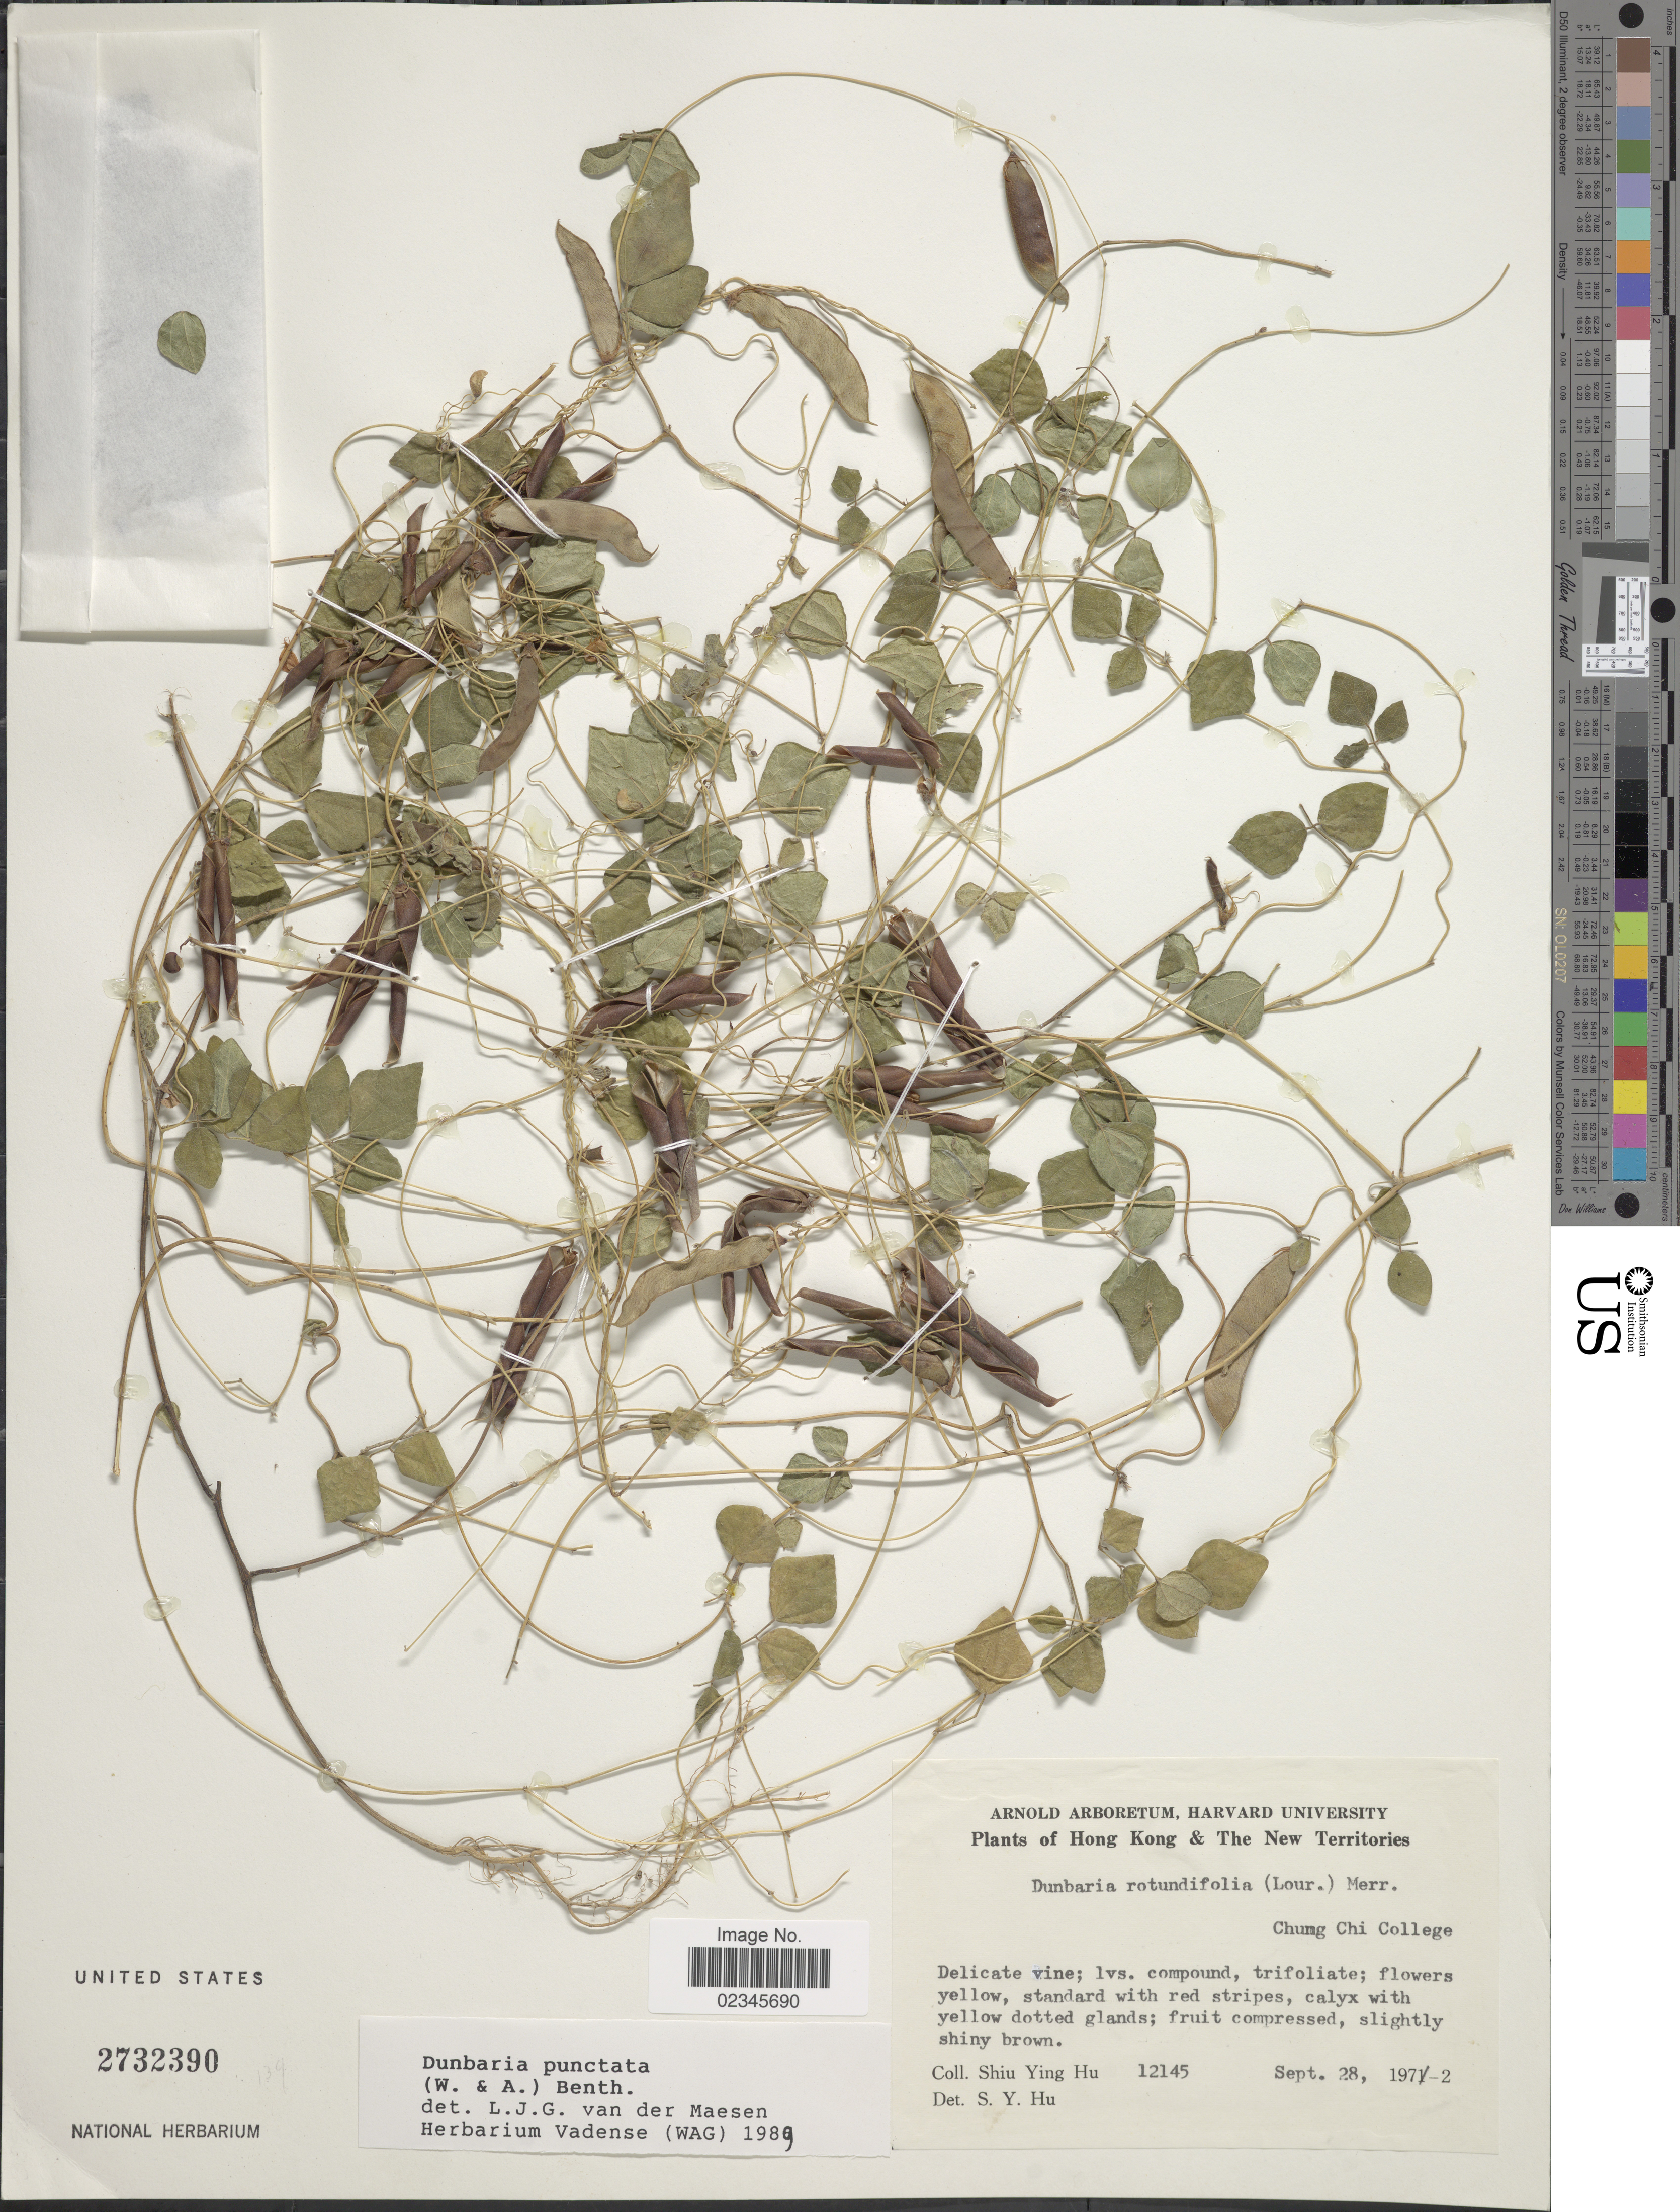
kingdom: Plantae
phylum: Tracheophyta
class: Magnoliopsida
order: Fabales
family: Fabaceae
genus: Dunbaria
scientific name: Dunbaria punctata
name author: (Wight & Arn.) Benth.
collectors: S. Y. Hu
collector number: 12145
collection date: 1972-09-28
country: China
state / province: Hong Kong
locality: Hong Kong & The New Territories, Chung Chi College.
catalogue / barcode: US 2732390